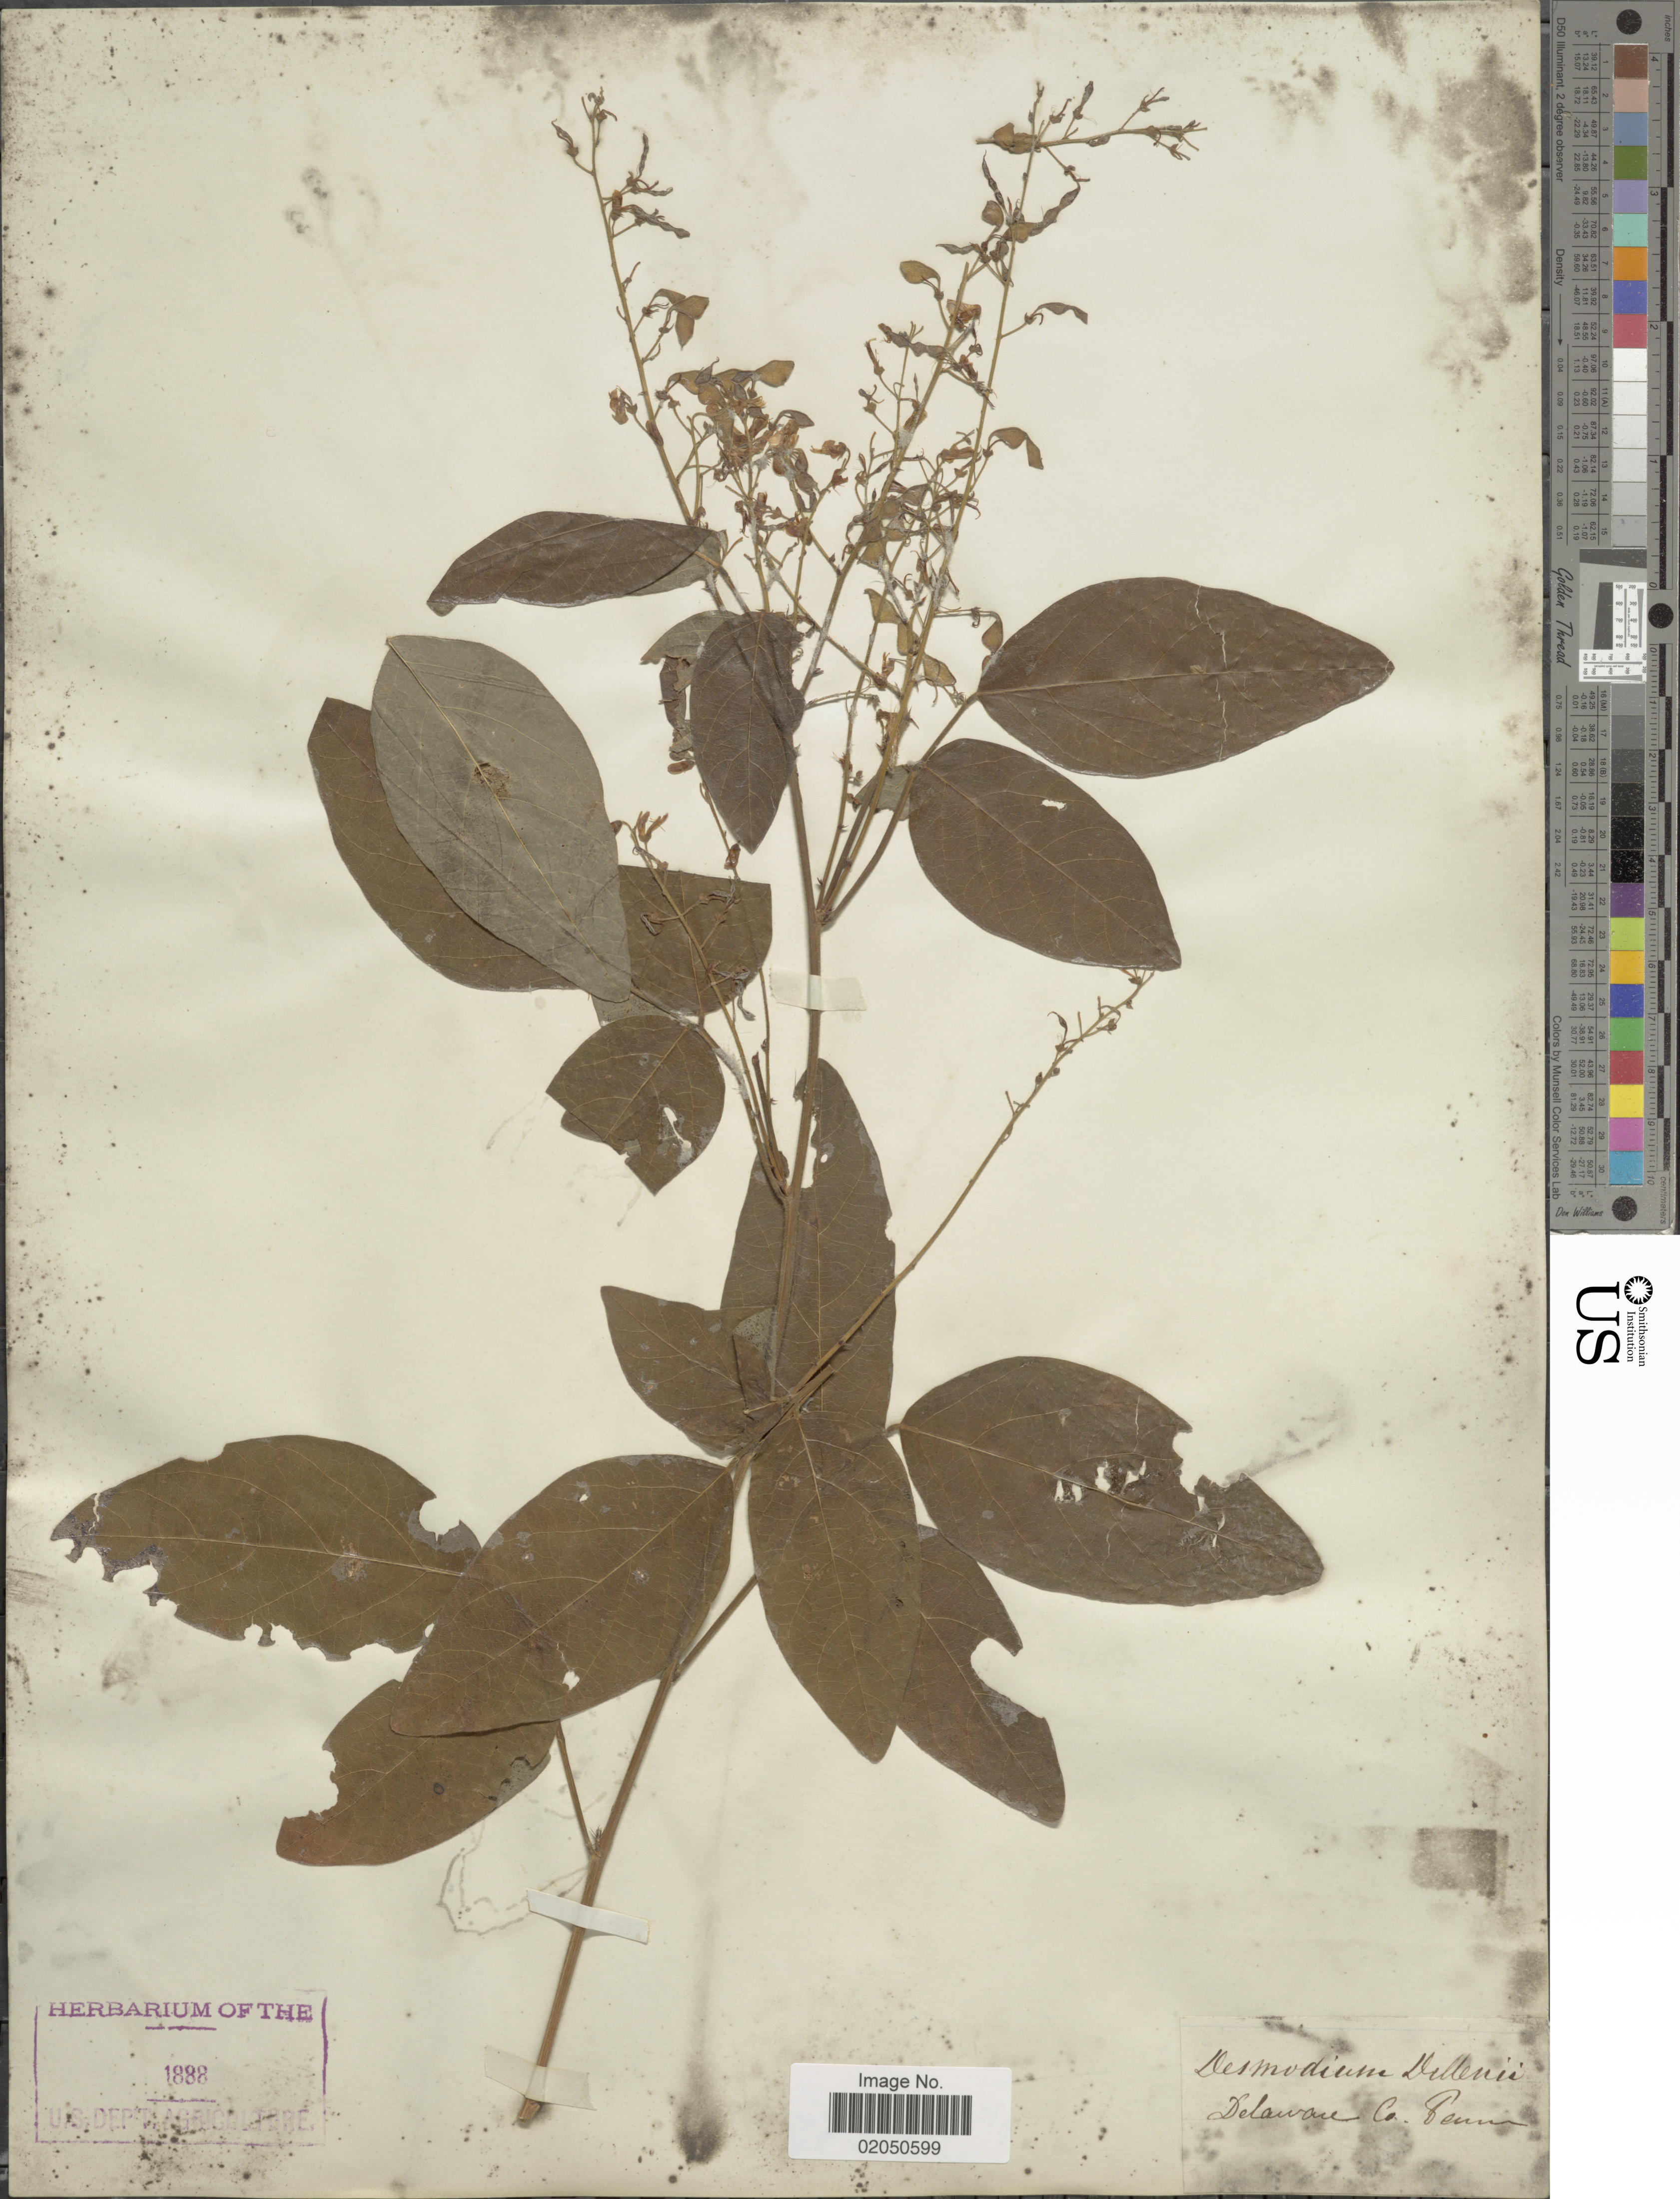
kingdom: Plantae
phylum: Tracheophyta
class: Magnoliopsida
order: Fabales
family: Fabaceae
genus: Desmodium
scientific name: Desmodium glabellum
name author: (Michx.) DC.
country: United States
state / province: Pennsylvania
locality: Delaware Co.